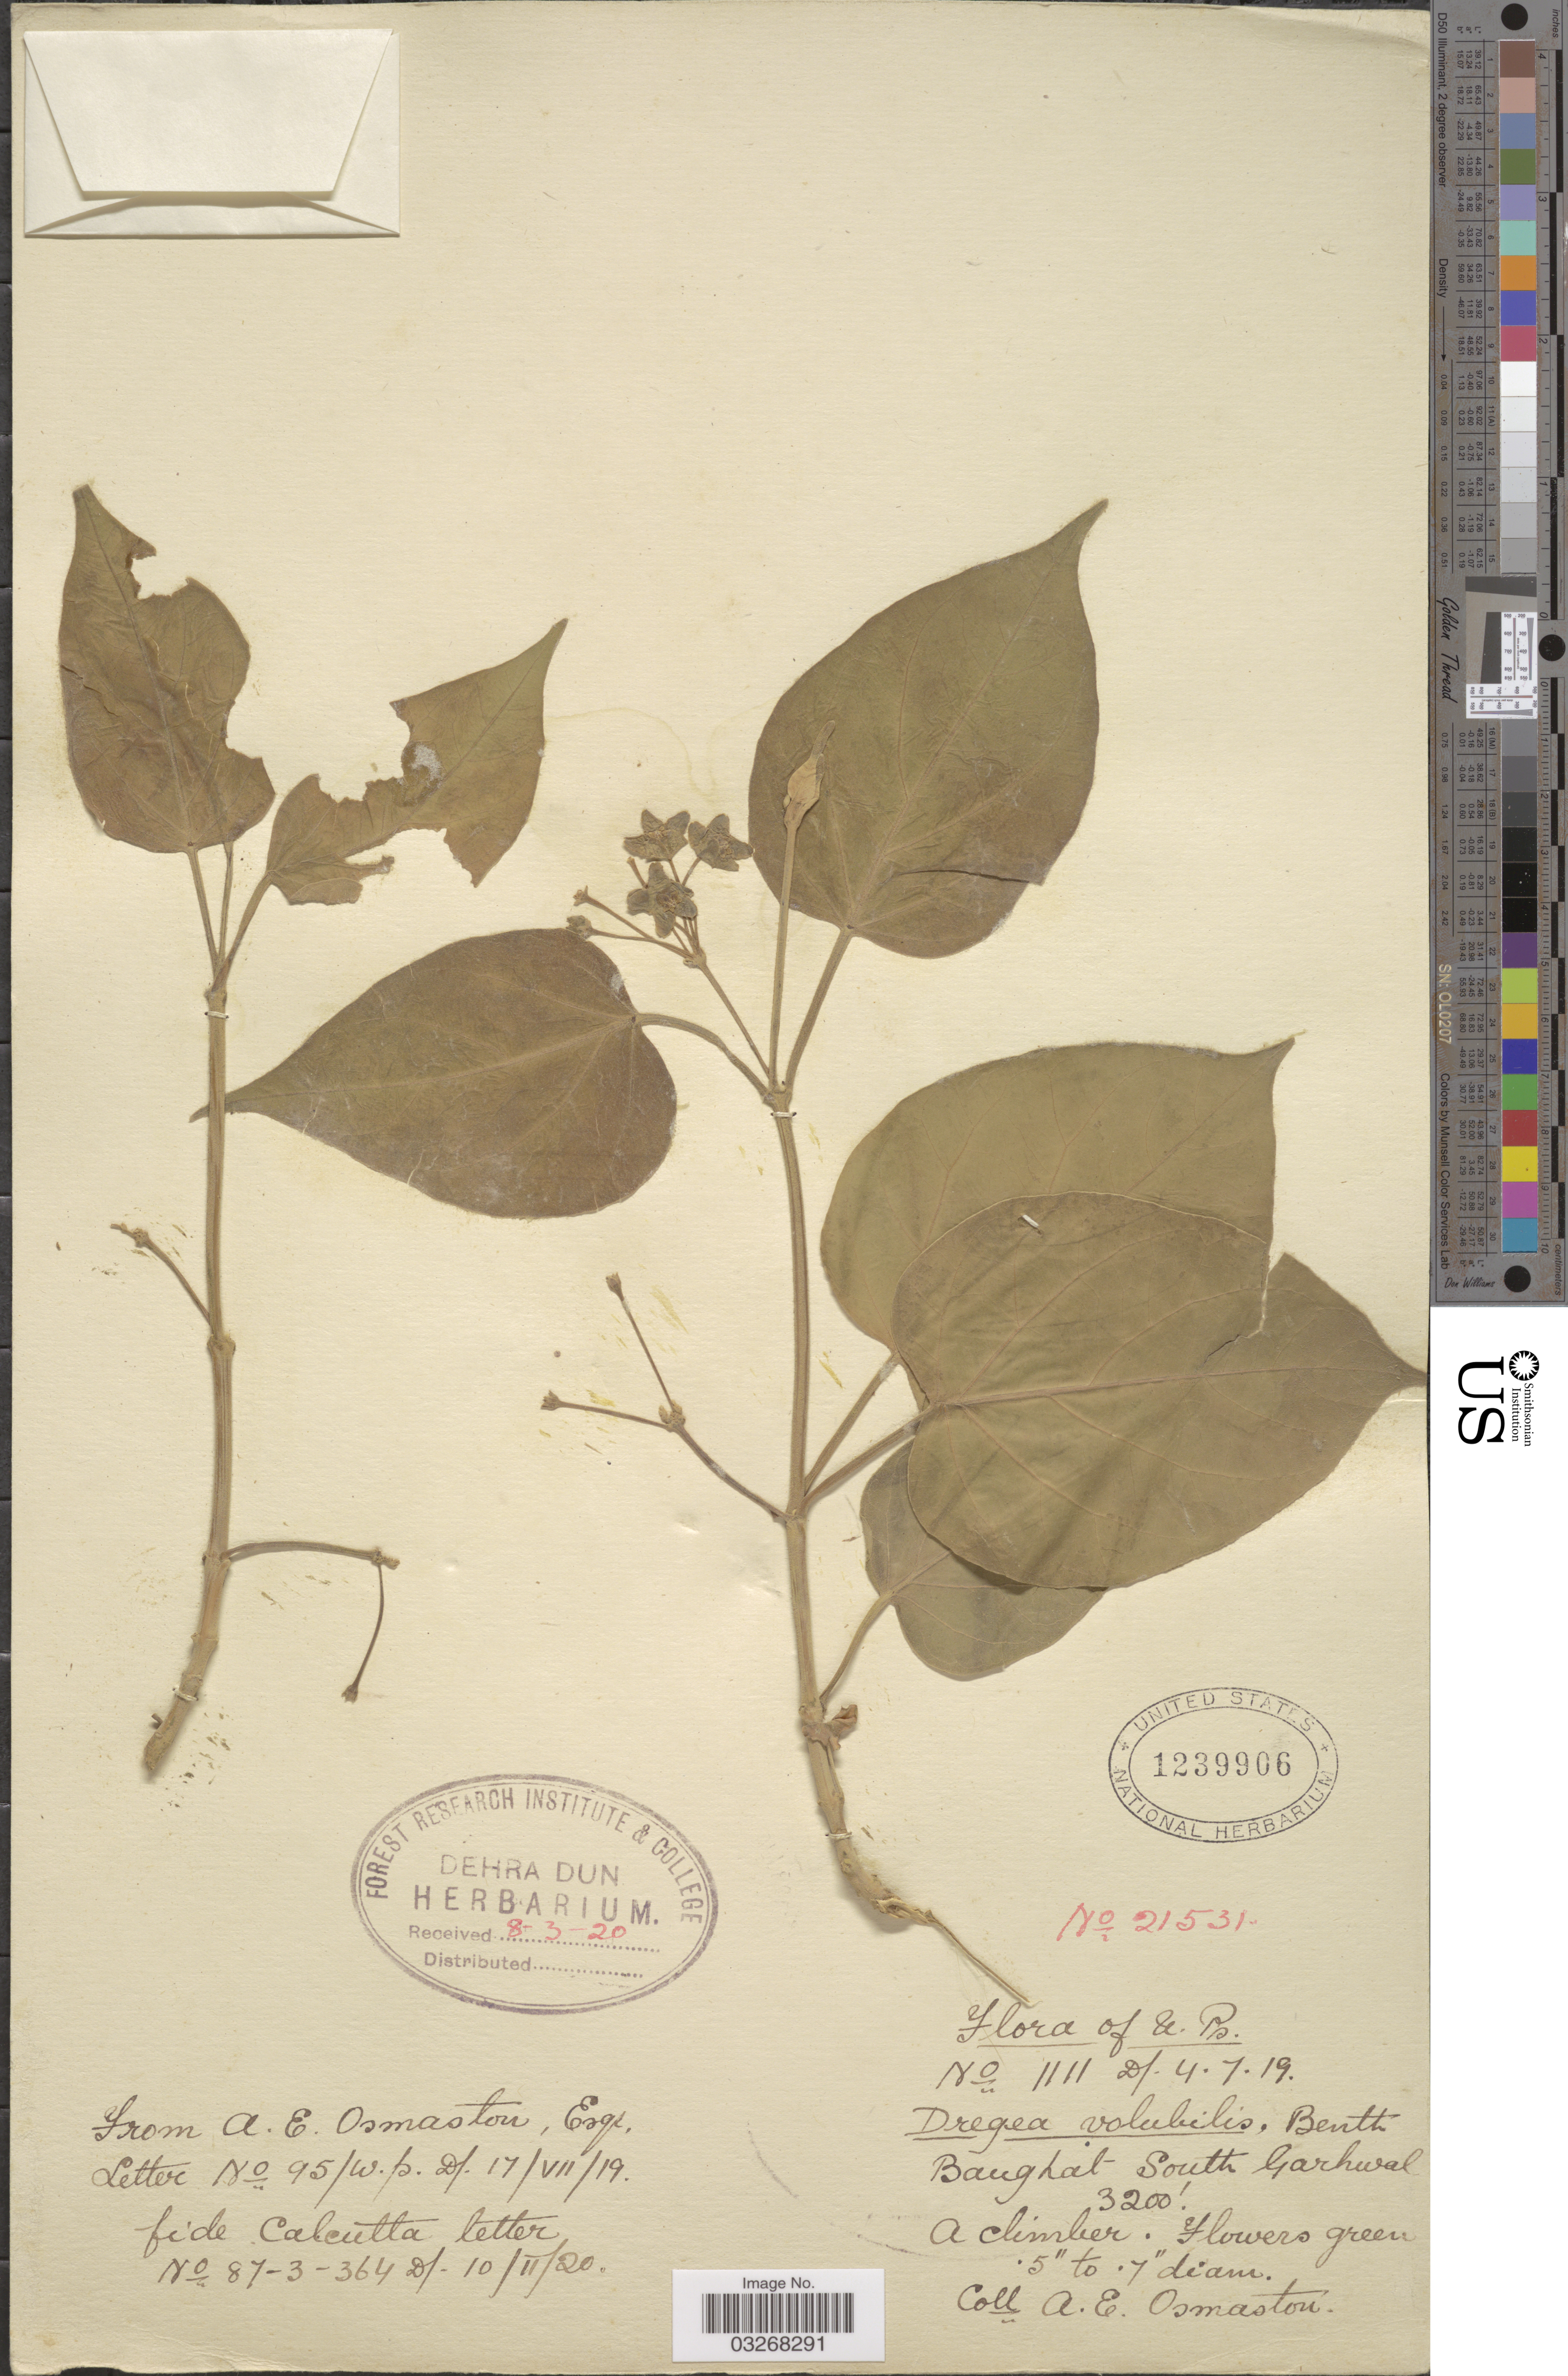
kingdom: Plantae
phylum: Tracheophyta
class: Magnoliopsida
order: Gentianales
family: Apocynaceae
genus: Dregea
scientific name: Dregea volubilis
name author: (L. f.) Benth. ex Hook. f.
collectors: A. Osmaston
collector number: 1111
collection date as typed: Transcribed d/m/y: 4/7/19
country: India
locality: U. Ps. Baughat South Garhwal.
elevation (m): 975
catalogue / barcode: US 1239906